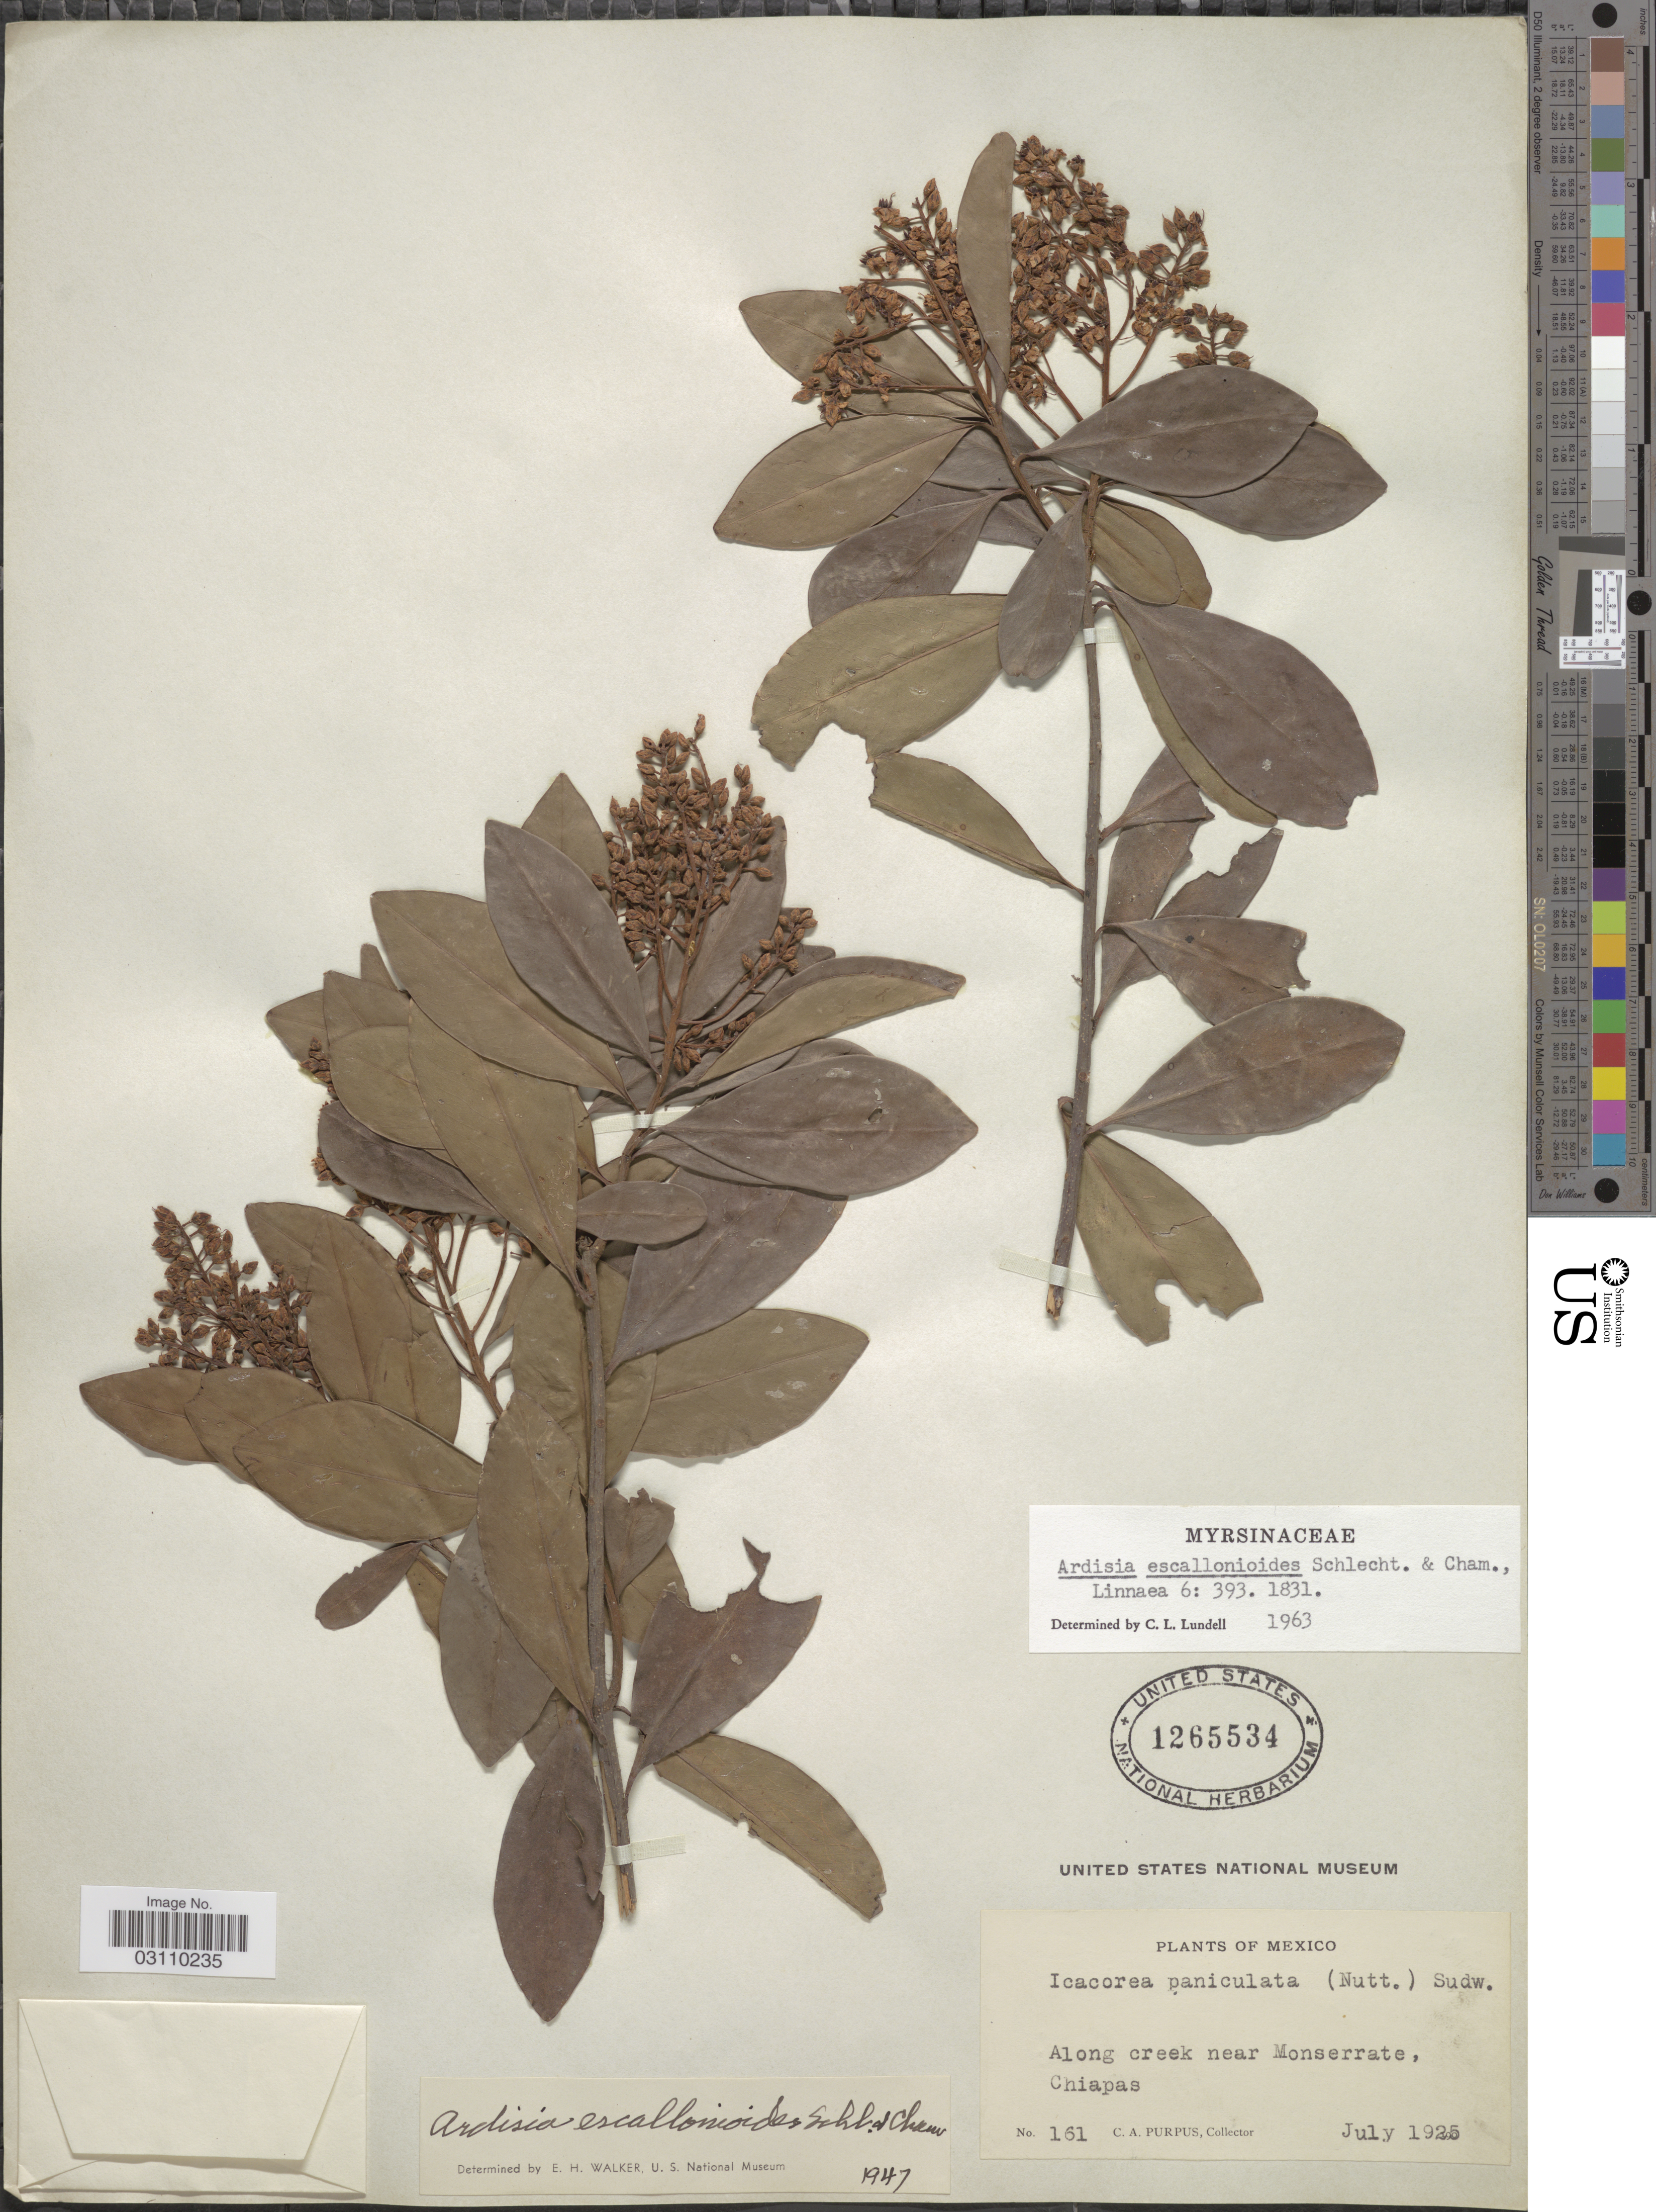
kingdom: Plantae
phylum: Tracheophyta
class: Magnoliopsida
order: Ericales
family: Primulaceae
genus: Ardisia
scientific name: Ardisia escallonioides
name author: Schltdl. & Cham.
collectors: C. A. Purpus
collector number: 161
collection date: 1925-07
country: Mexico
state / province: Chiapas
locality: Along creek near Monserrate.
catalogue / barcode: US 1265534